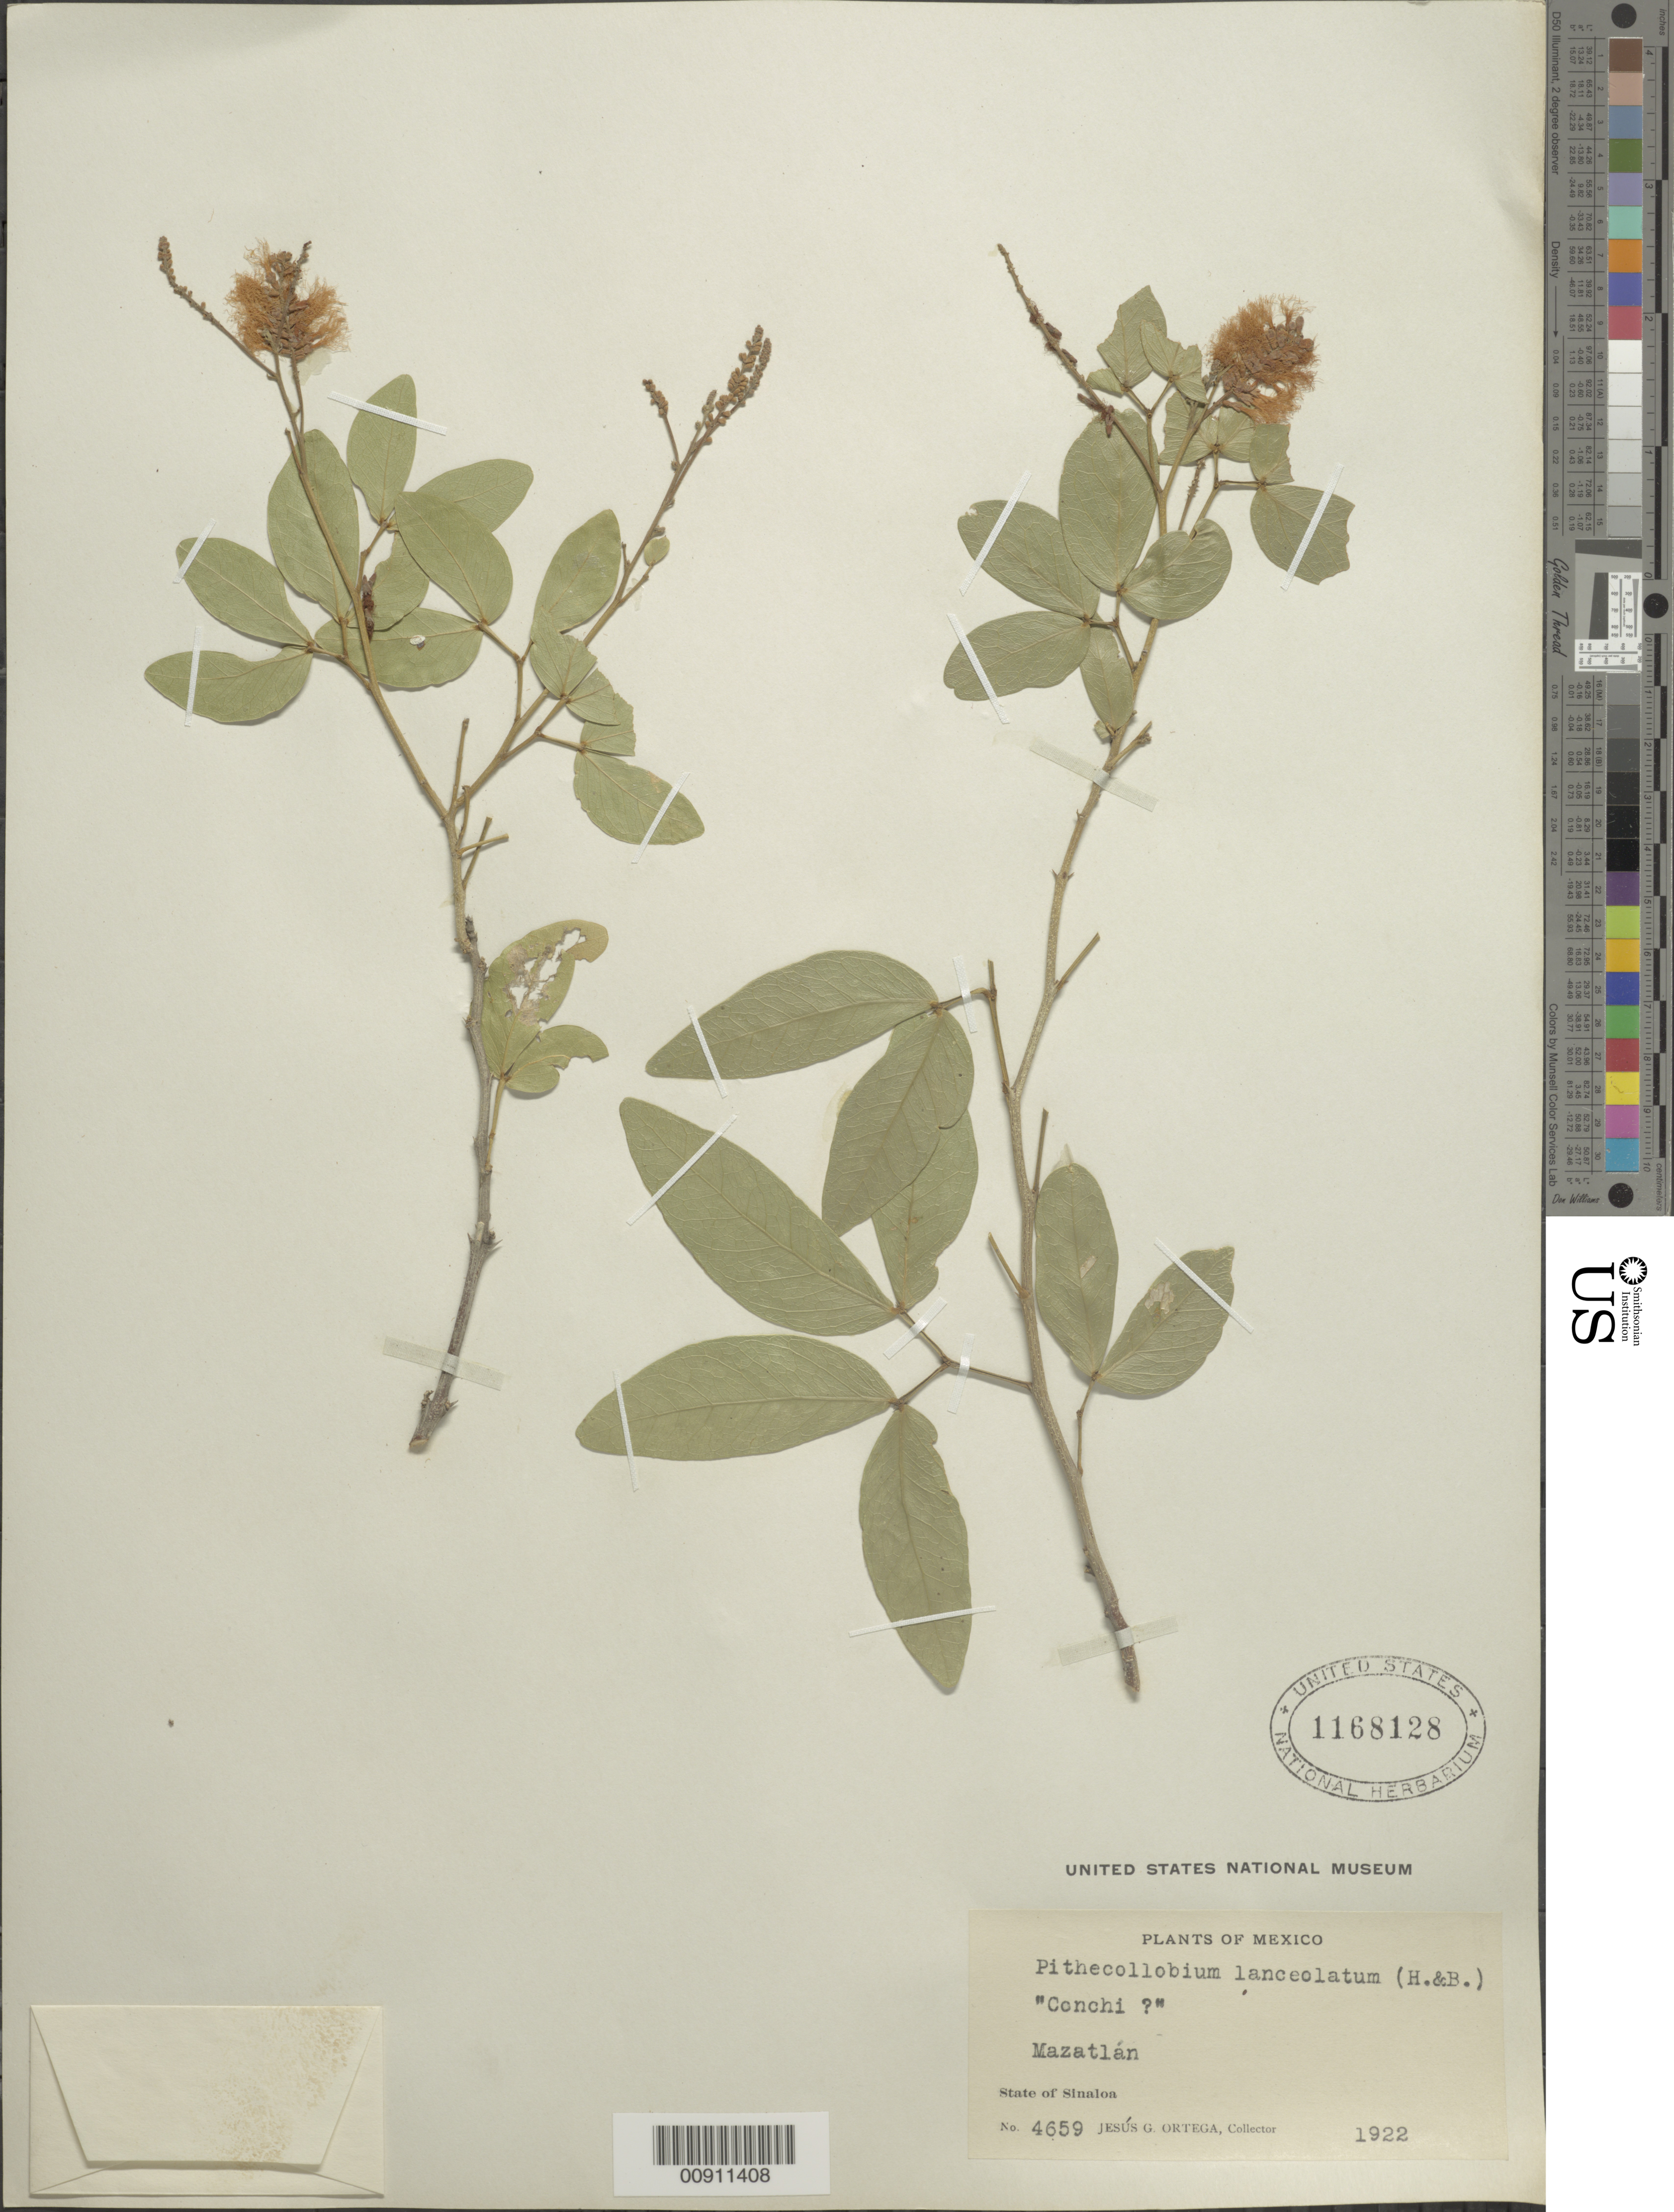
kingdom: Plantae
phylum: Tracheophyta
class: Magnoliopsida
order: Fabales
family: Fabaceae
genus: Pithecellobium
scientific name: Pithecellobium lanceolatum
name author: (Humb. & Bonpl. ex Willd.) Benth.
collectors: J. Ortega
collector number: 4659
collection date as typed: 1922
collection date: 1922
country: Mexico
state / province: Sinaloa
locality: Mazatlán, State of Sinaloa.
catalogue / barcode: US 1168128